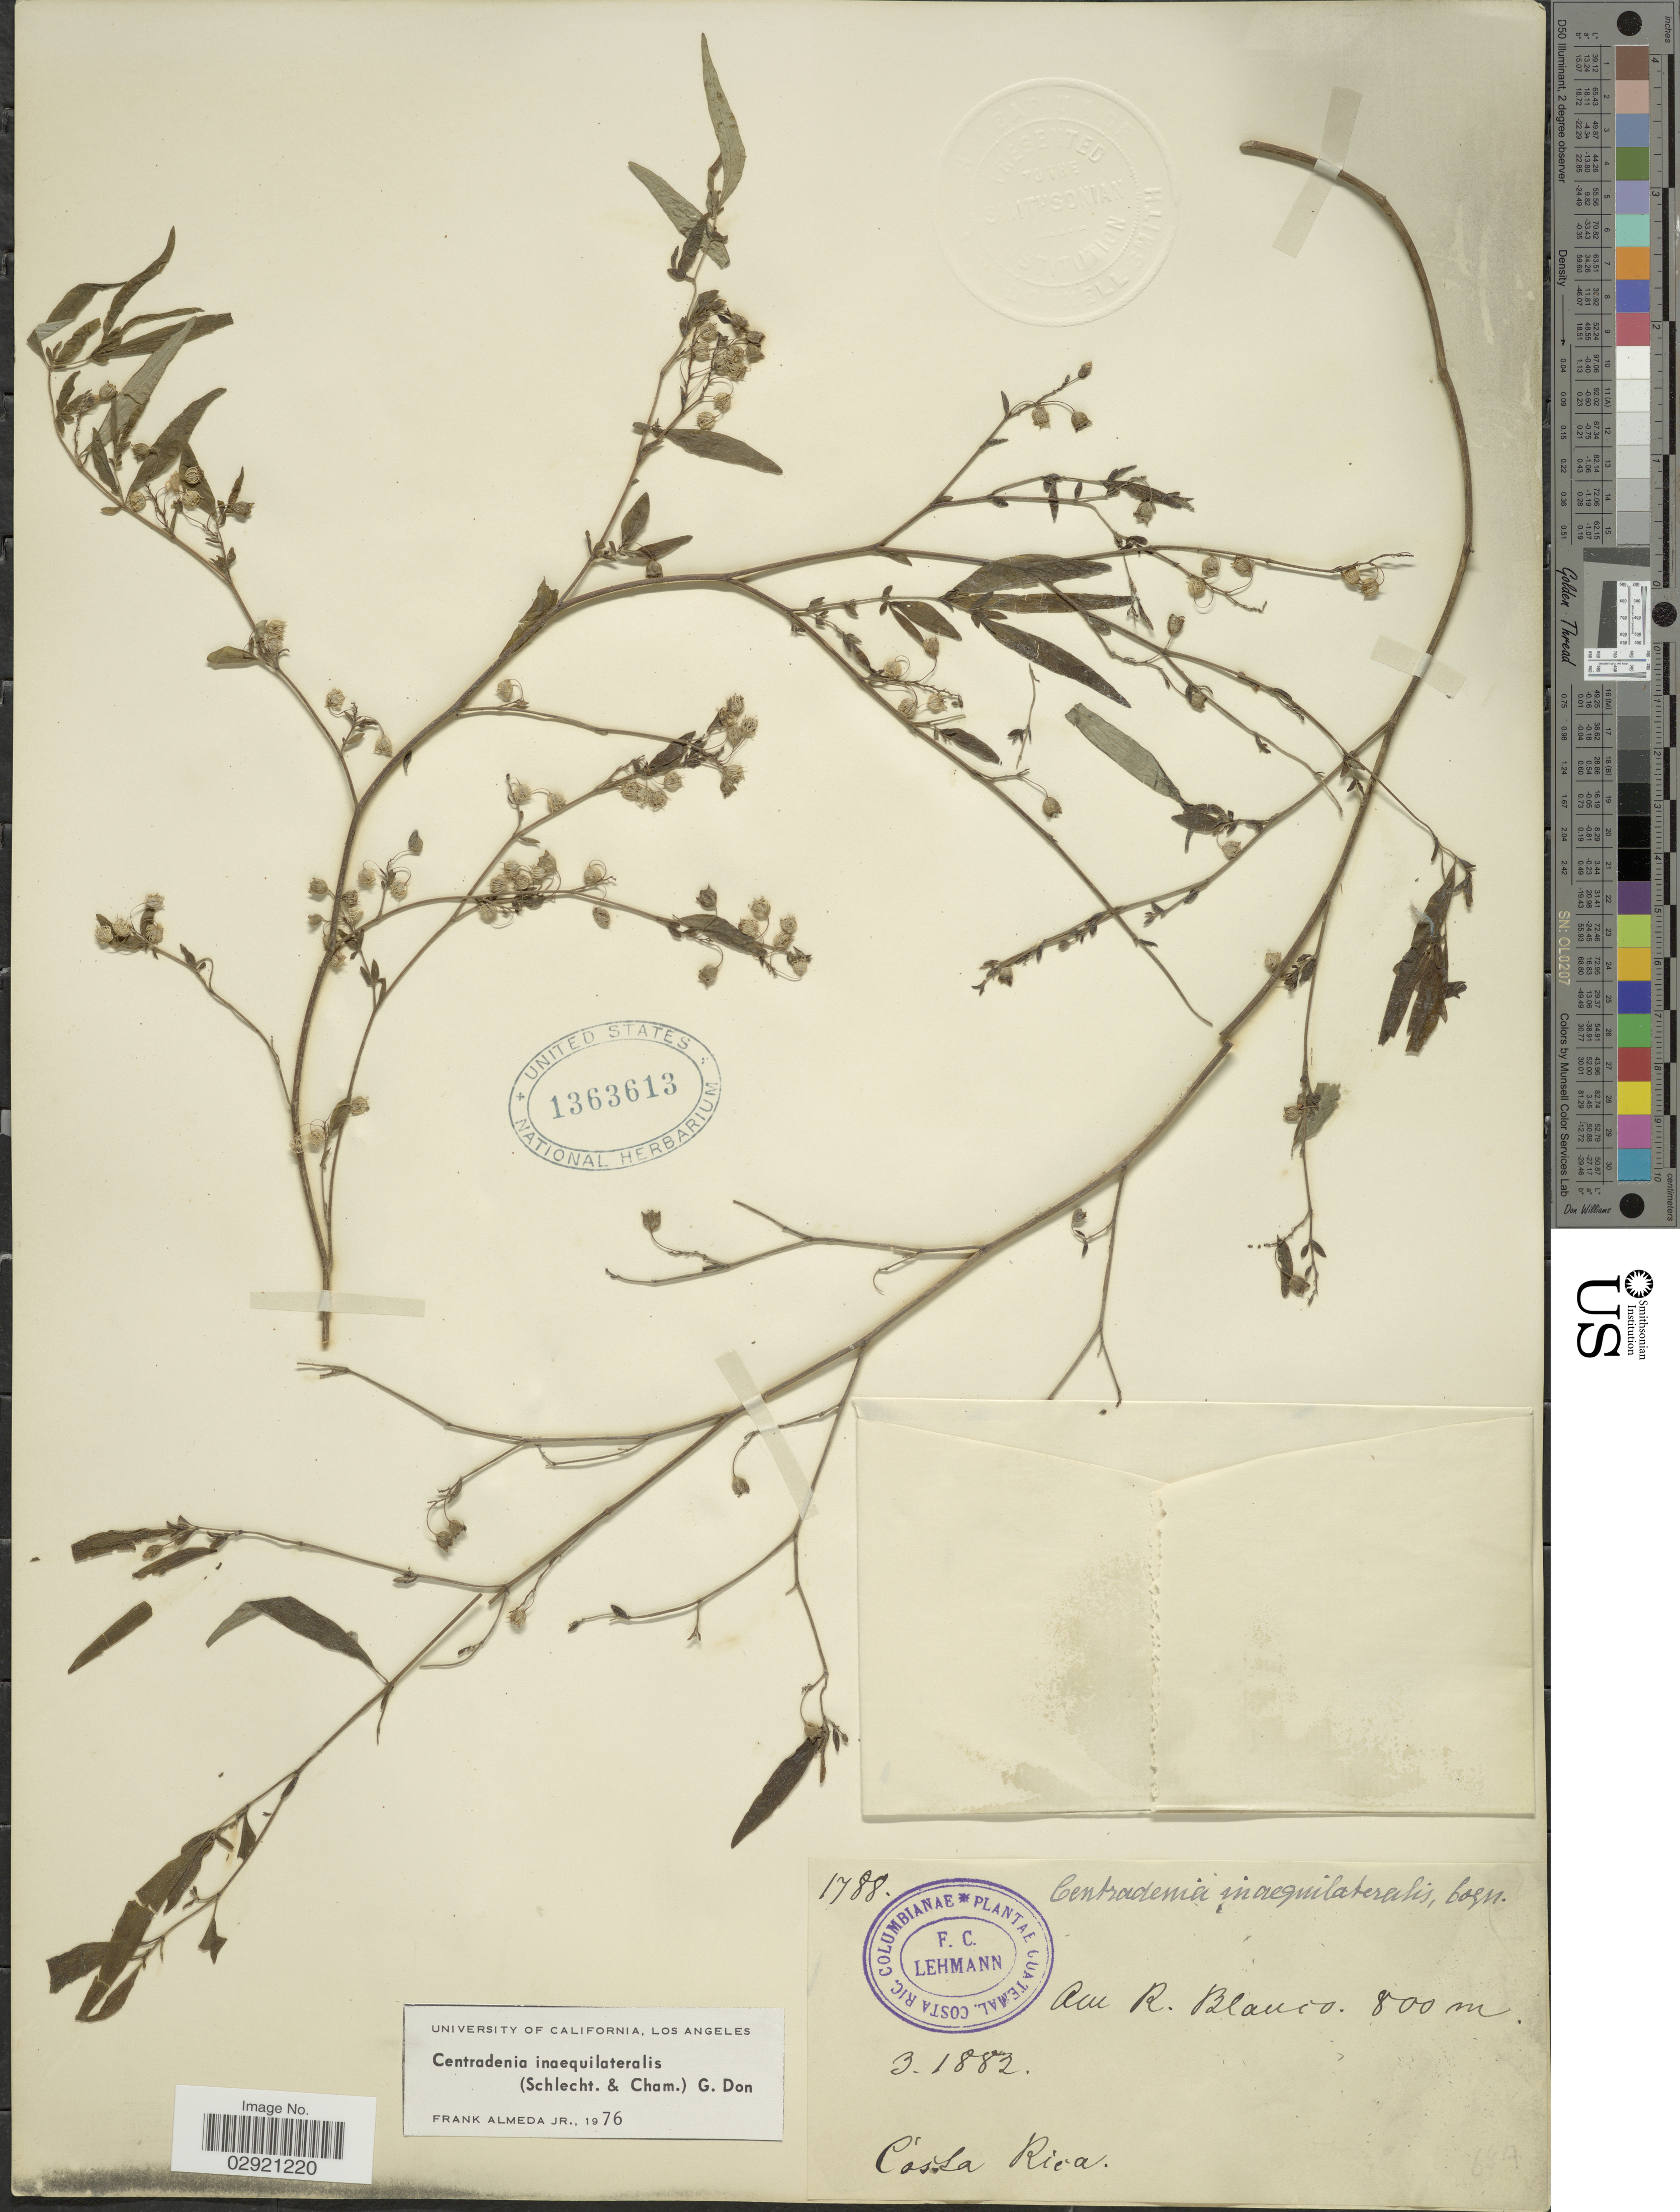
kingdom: Plantae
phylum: Tracheophyta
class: Magnoliopsida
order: Myrtales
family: Melastomataceae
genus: Centradenia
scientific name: Centradenia inaequilateralis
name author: (Gleason) G. Don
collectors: F. C. Lehmann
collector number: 1788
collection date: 1882-03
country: Costa Rica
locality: Am R. Blanco.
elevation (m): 800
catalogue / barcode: US 1363613